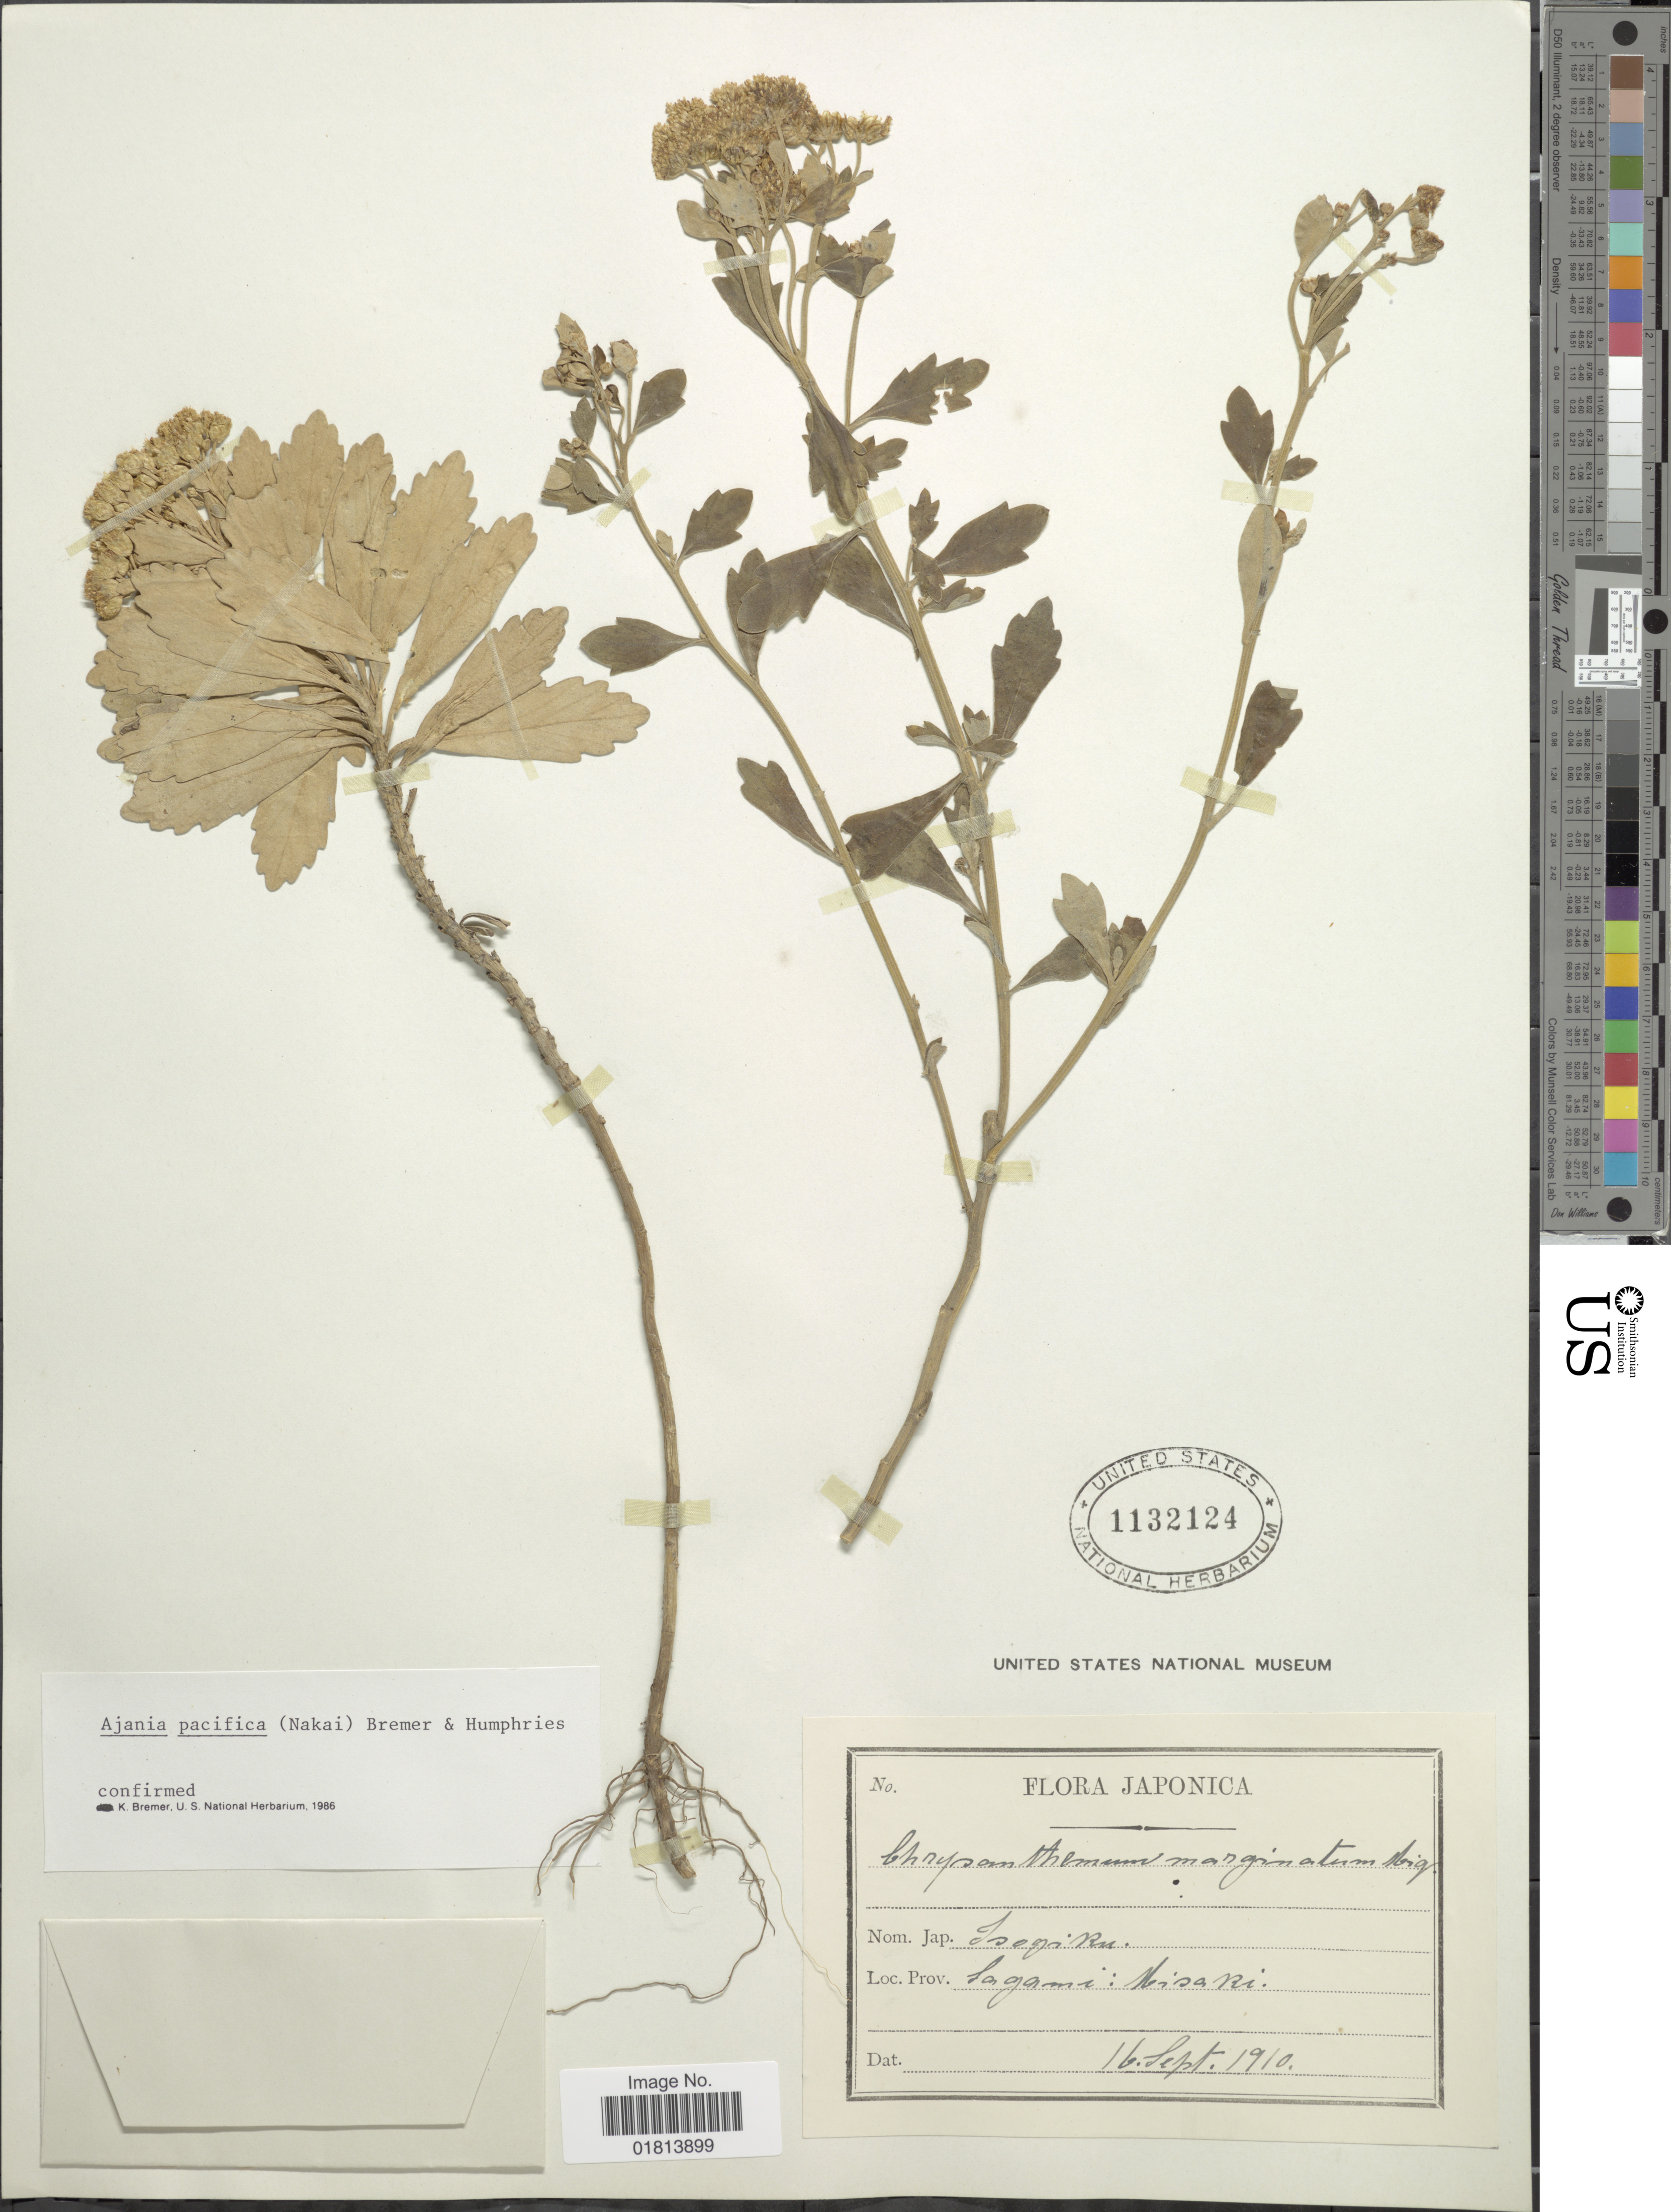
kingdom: Plantae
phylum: Tracheophyta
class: Magnoliopsida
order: Asterales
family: Asteraceae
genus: Ajania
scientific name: Ajania pacifica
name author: Nakai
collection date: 1910-09-16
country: Japan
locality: Sagami: Misari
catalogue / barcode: US 1132124